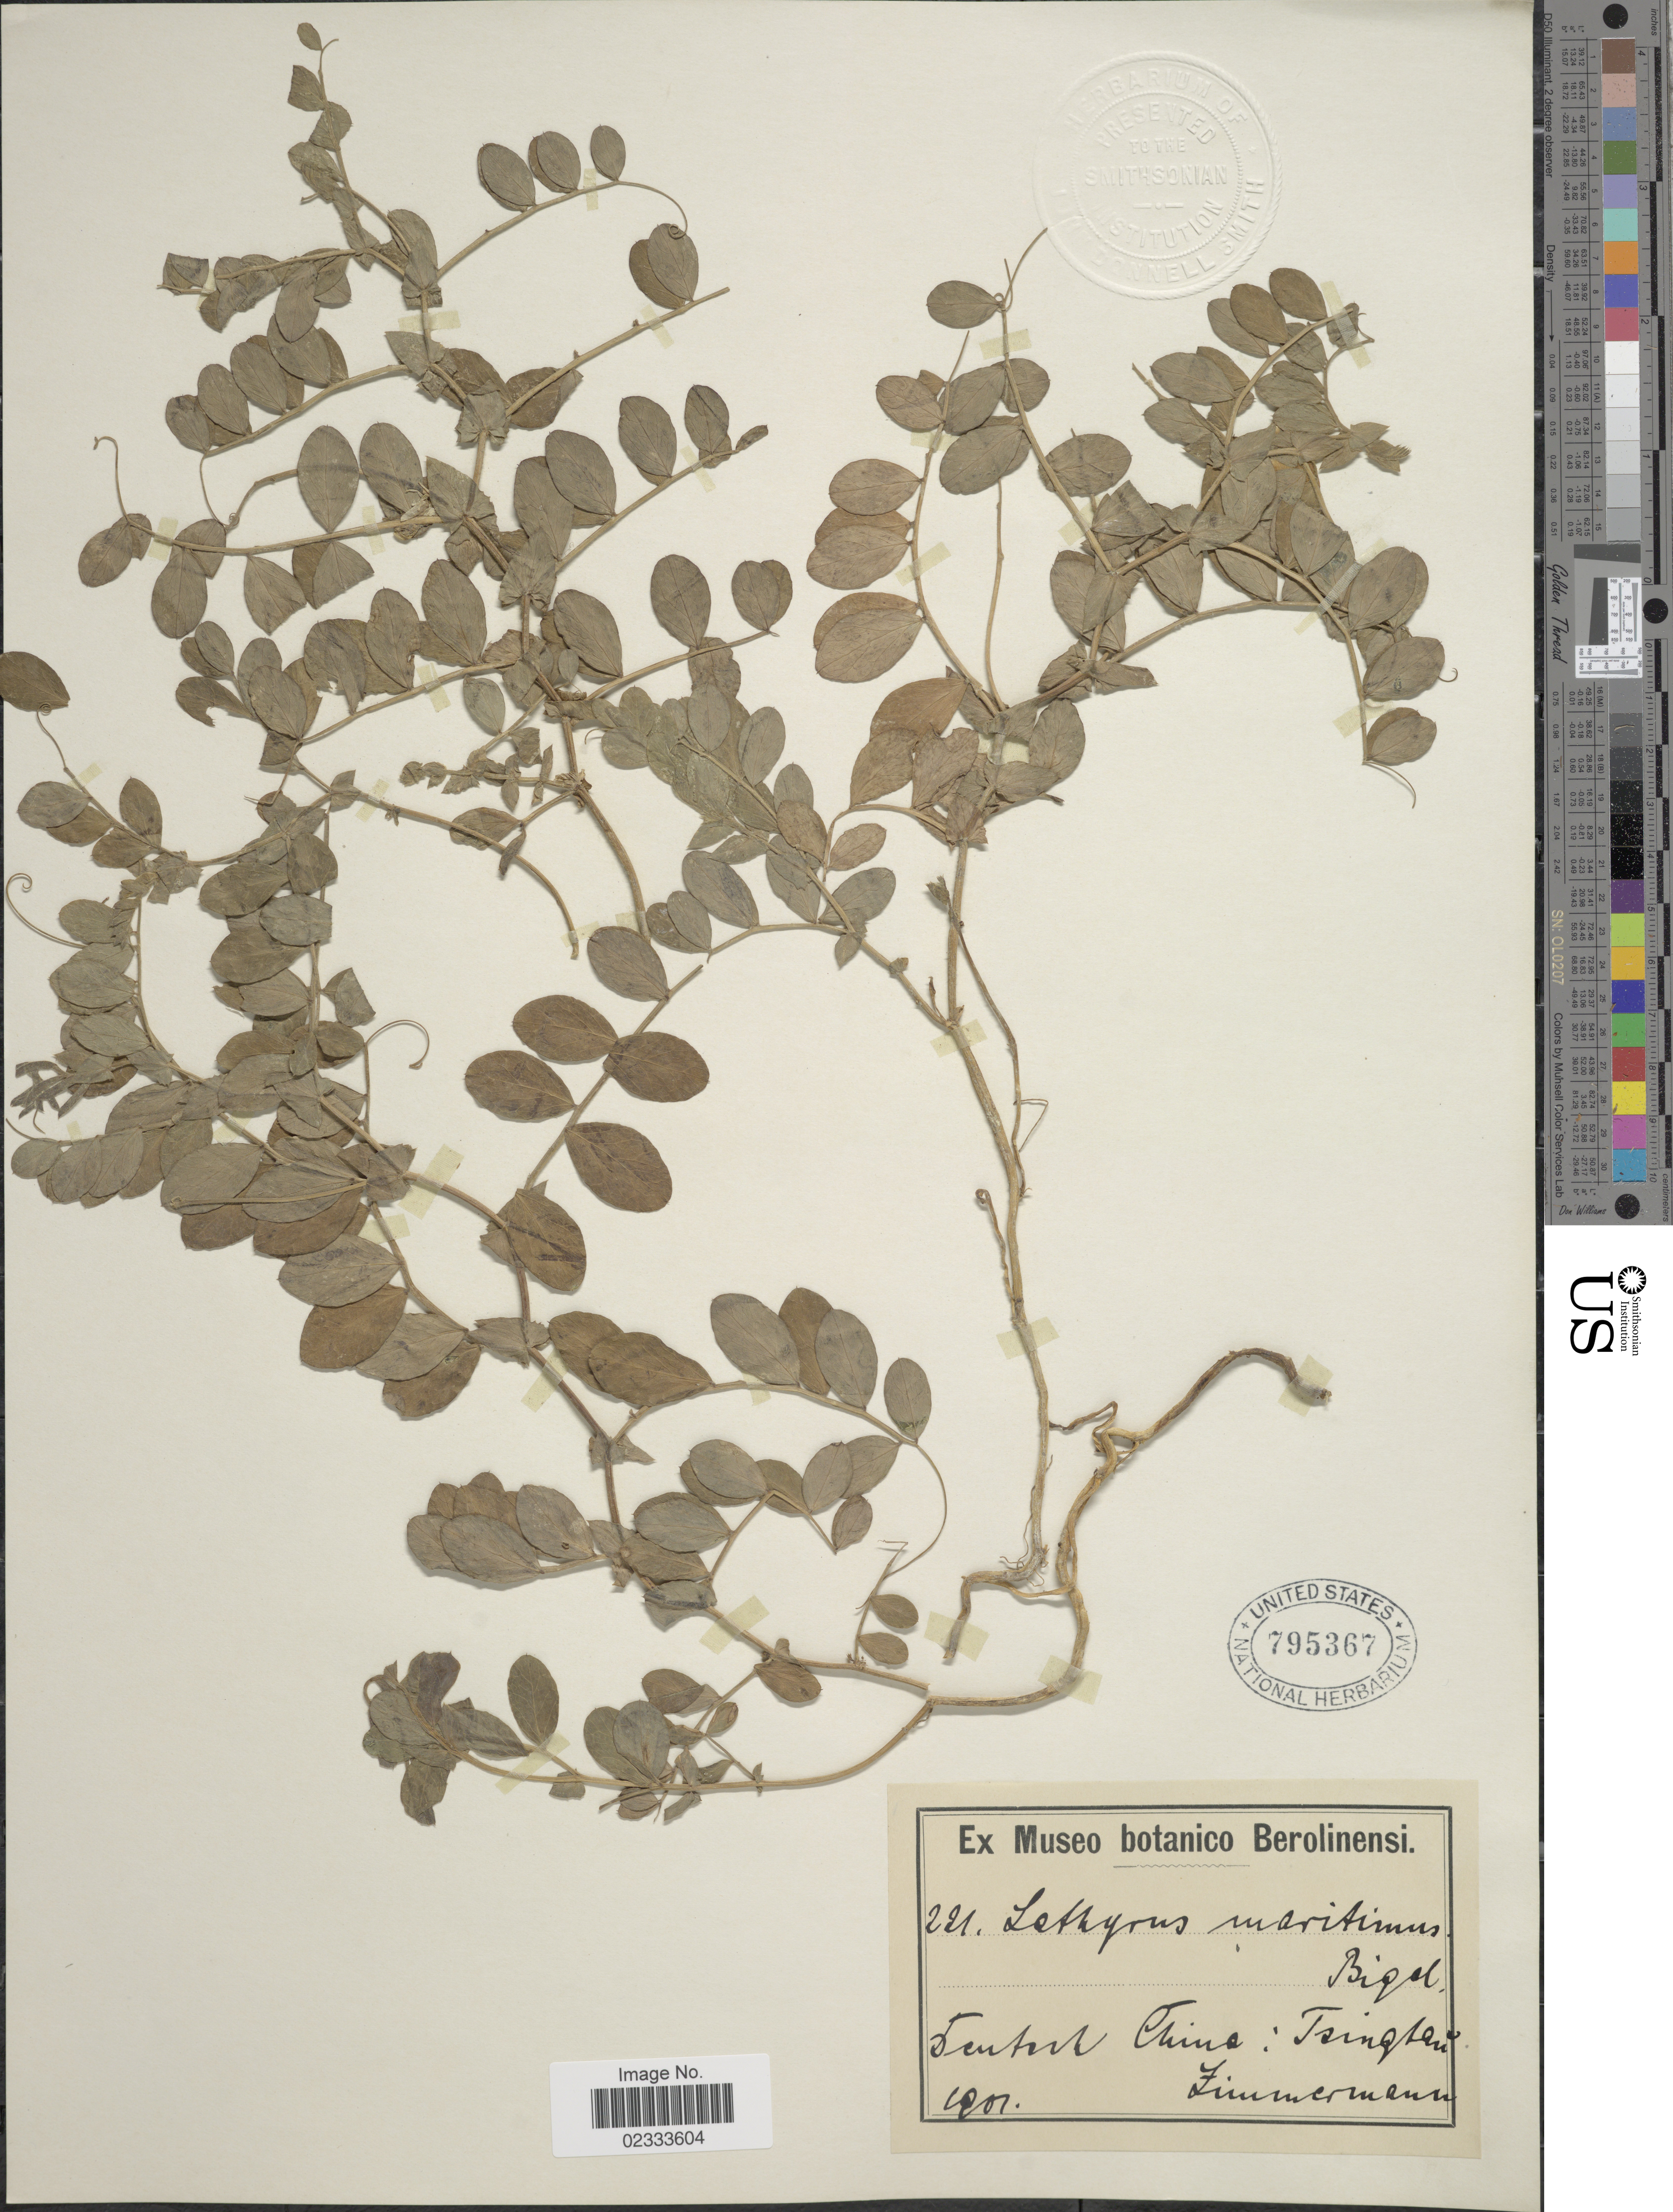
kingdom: Plantae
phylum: Tracheophyta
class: Magnoliopsida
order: Fabales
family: Fabaceae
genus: Lathyrus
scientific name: Lathyrus maritimus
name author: Torr.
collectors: -. Zimmermann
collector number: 221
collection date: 1901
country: China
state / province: Shandong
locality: Deutsch China: Tsingtau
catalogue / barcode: US 795367